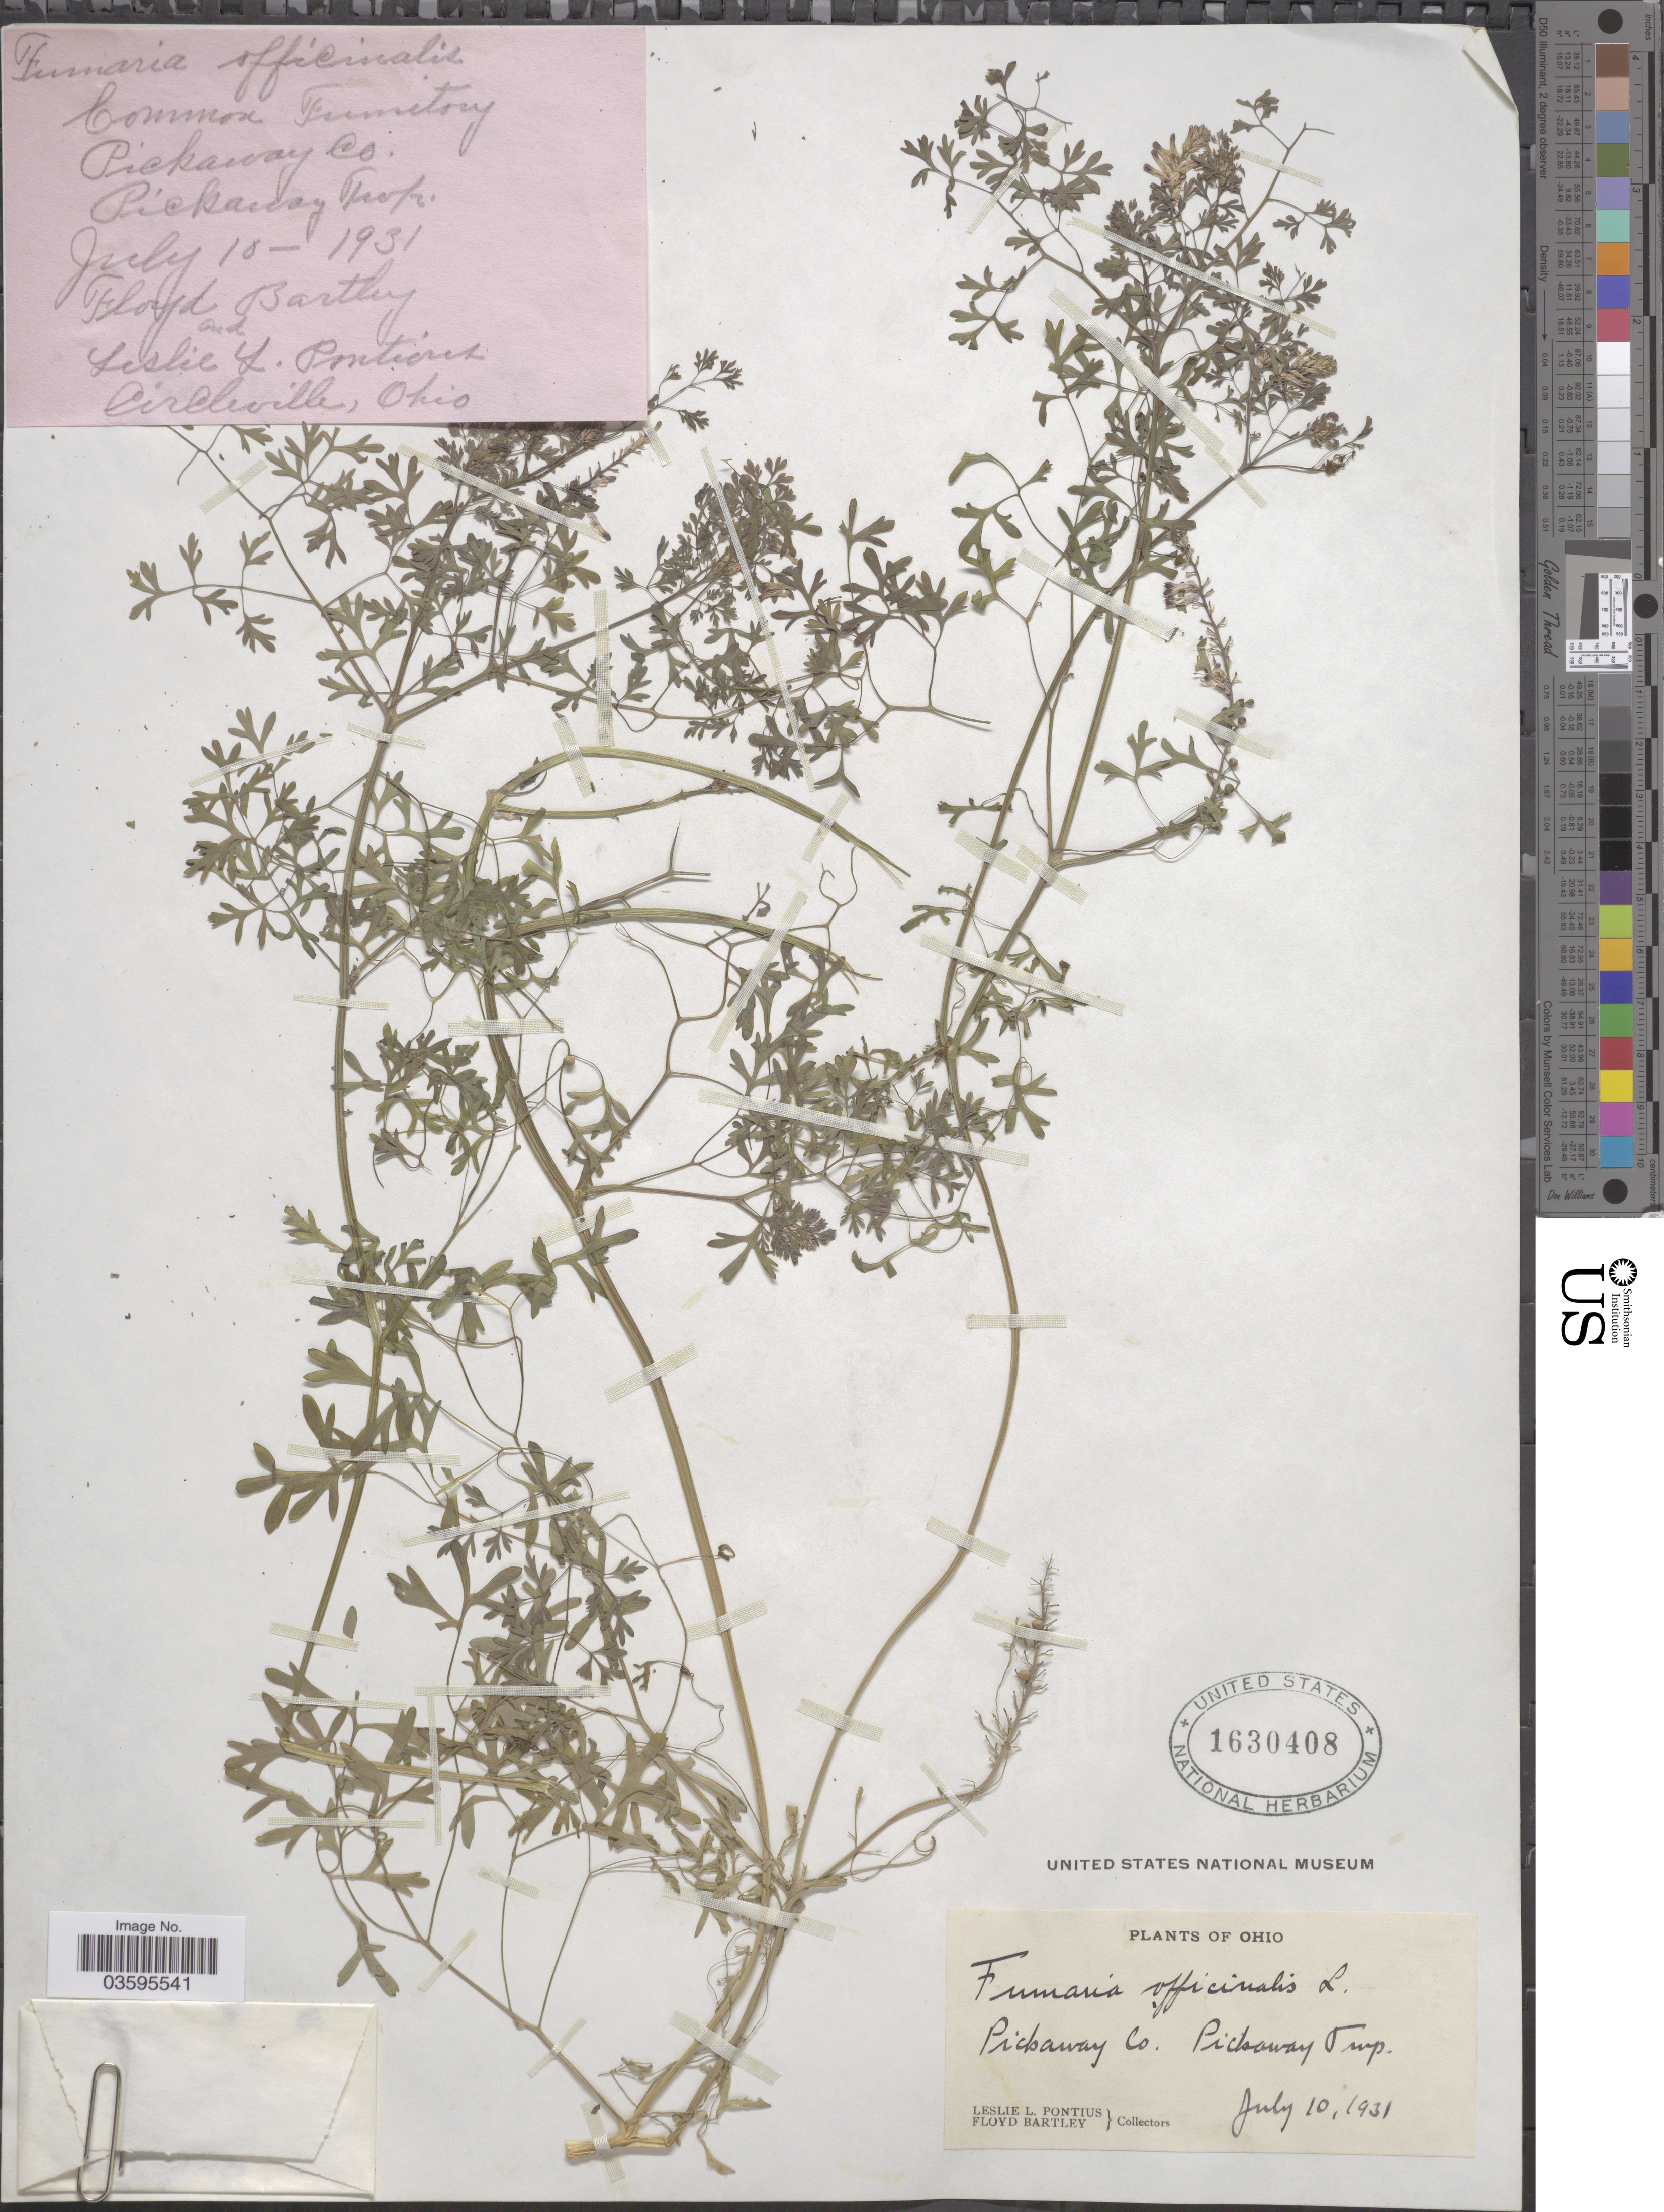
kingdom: Plantae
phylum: Tracheophyta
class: Magnoliopsida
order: Ranunculales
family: Papaveraceae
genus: Fumaria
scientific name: Fumaria officinalis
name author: L.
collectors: F. Bartley & L. L. Pontious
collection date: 1931-07-10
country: United States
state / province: Ohio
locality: Pickaway Co. Pickaway Twp.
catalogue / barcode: US 1630408